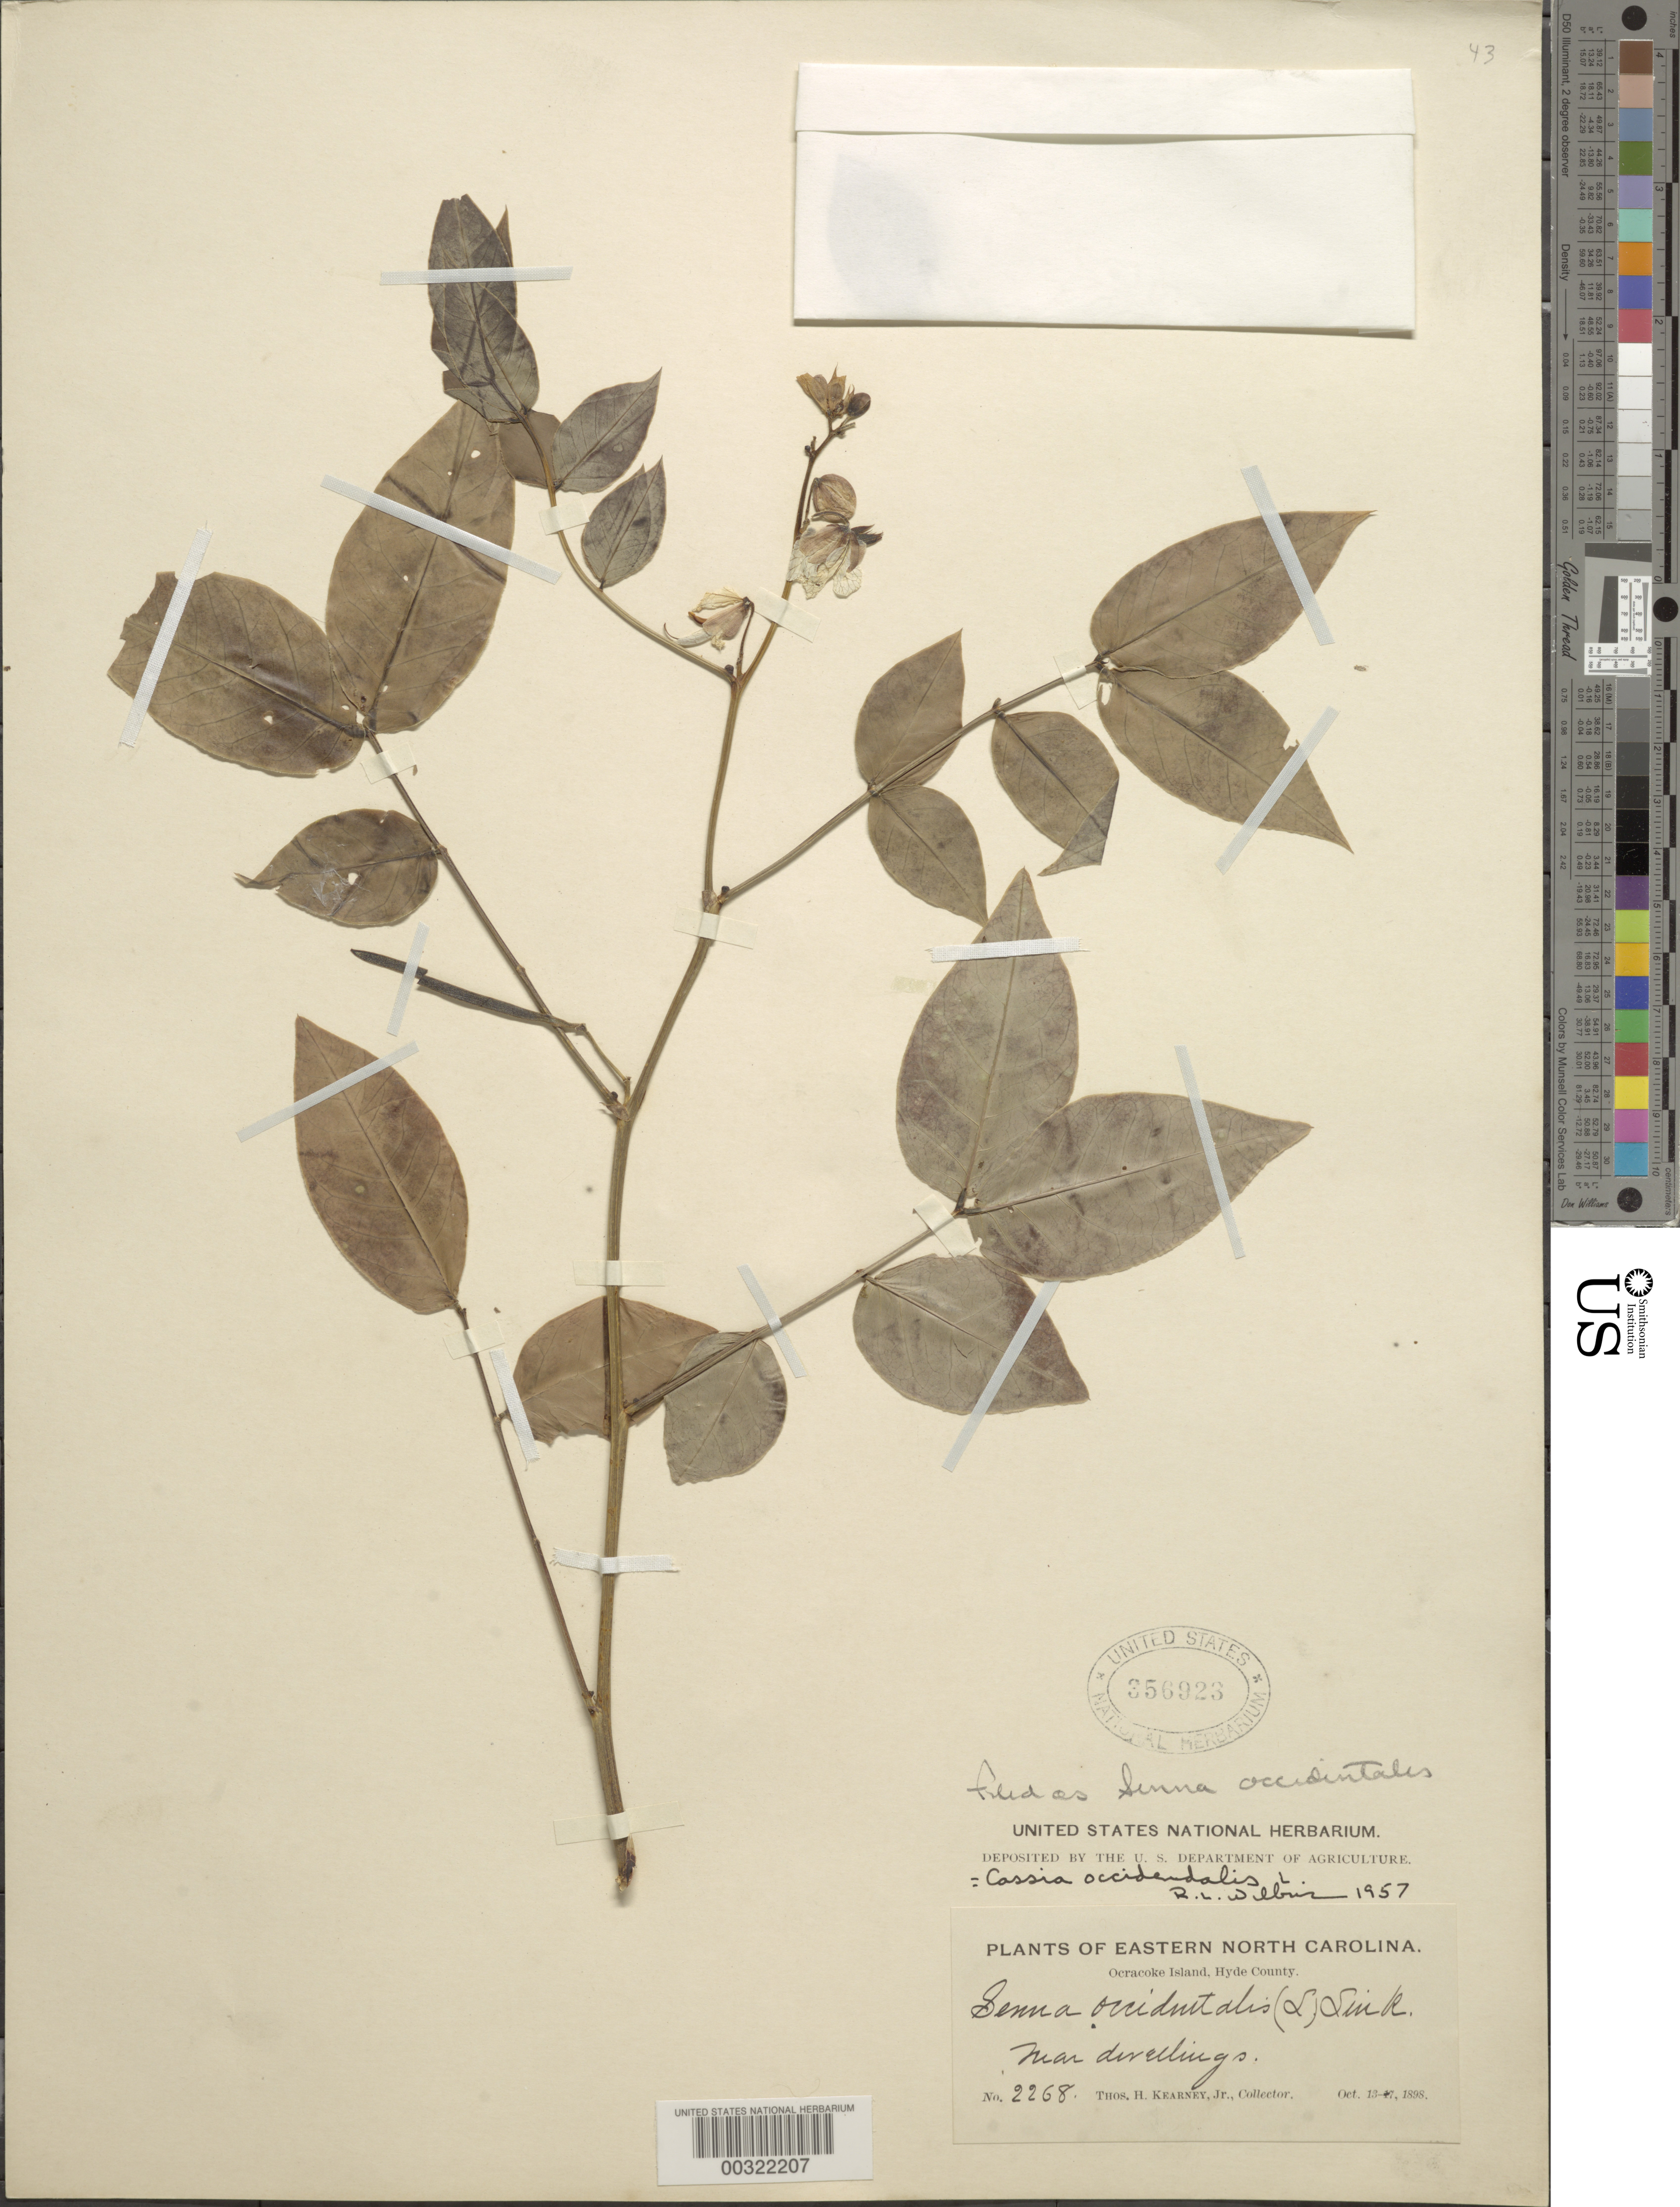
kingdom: Plantae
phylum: Tracheophyta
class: Magnoliopsida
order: Fabales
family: Fabaceae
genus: Senna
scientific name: Senna occidentalis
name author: (L.) Link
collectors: T. H. Kearney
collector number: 2268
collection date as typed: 13 Oct 1898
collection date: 1898-10-13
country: United States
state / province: North Carolina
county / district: Hyde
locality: Ocracoke island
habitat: Near dwellings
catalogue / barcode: US 356923